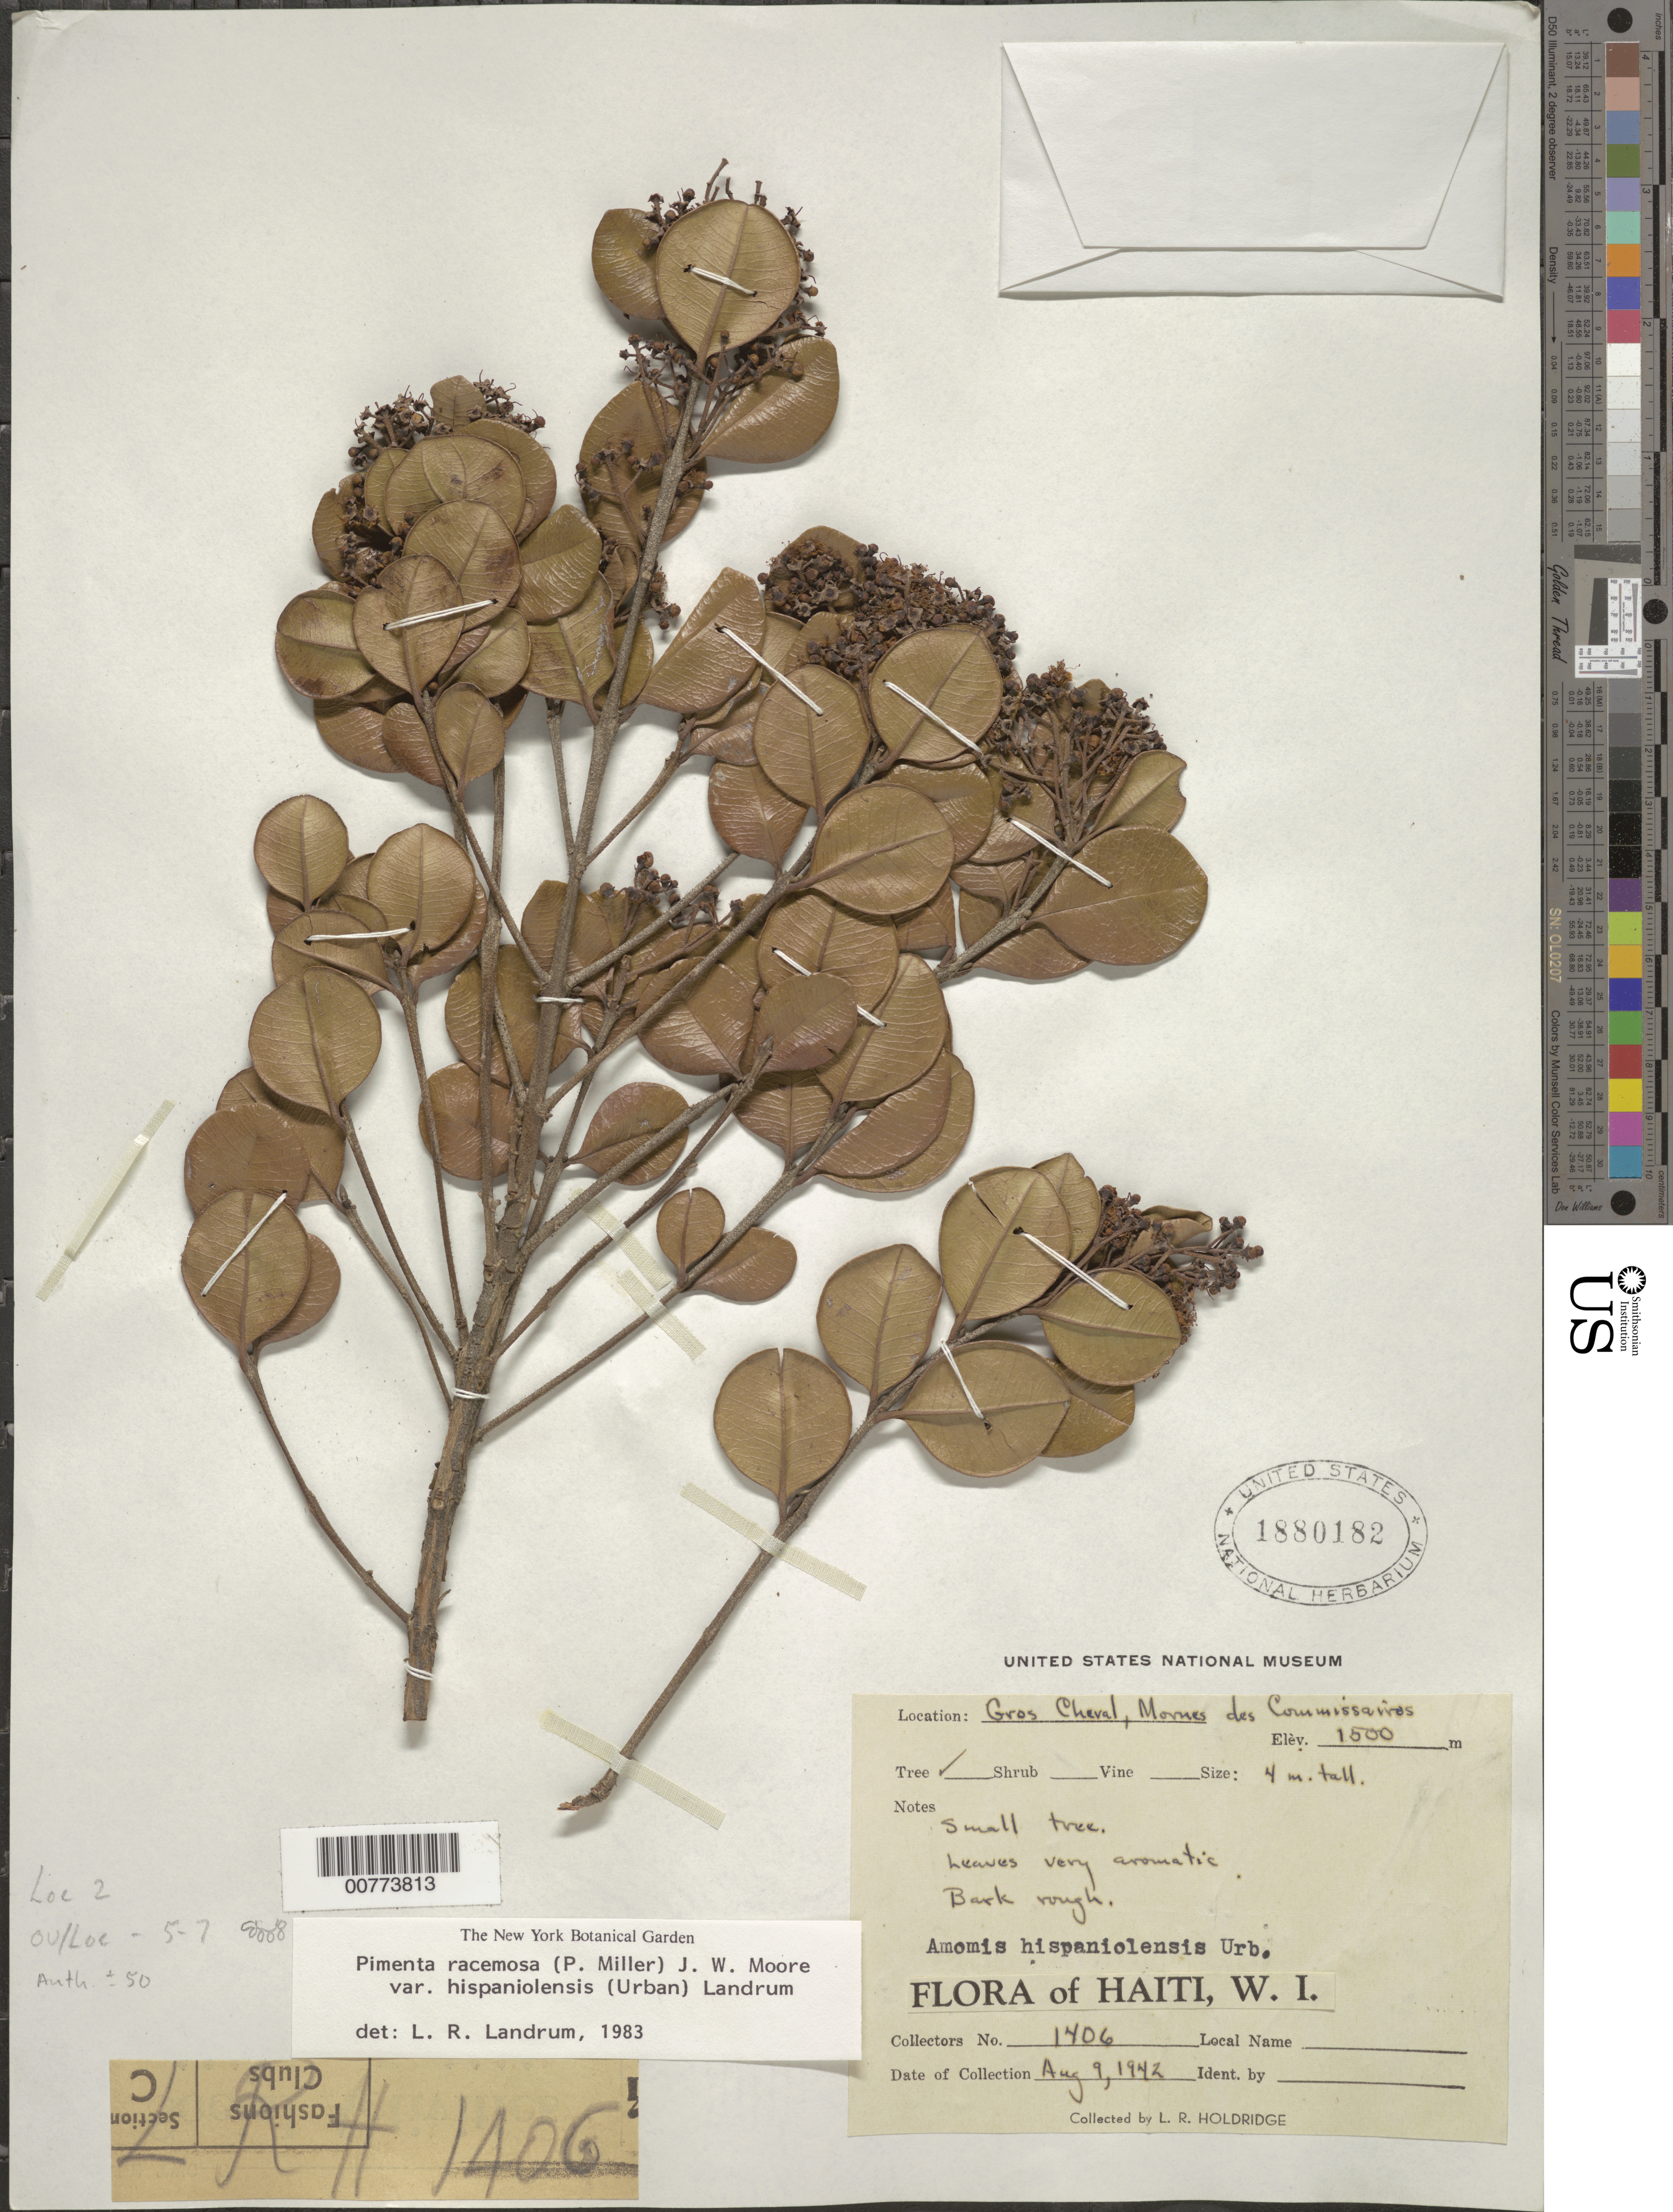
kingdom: Plantae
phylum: Tracheophyta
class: Magnoliopsida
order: Myrtales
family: Myrtaceae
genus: Pimenta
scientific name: Pimenta racemosa var. hispaniolensis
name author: (Urb.) Landrum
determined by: Landrum, L. R.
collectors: L. Holdridge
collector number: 1406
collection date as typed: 09 Aug 1942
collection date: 1942-08-09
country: Haiti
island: Hispaniola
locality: Gros Cheval, Mornes des Commissaires.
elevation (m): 1500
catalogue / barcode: US 1880182